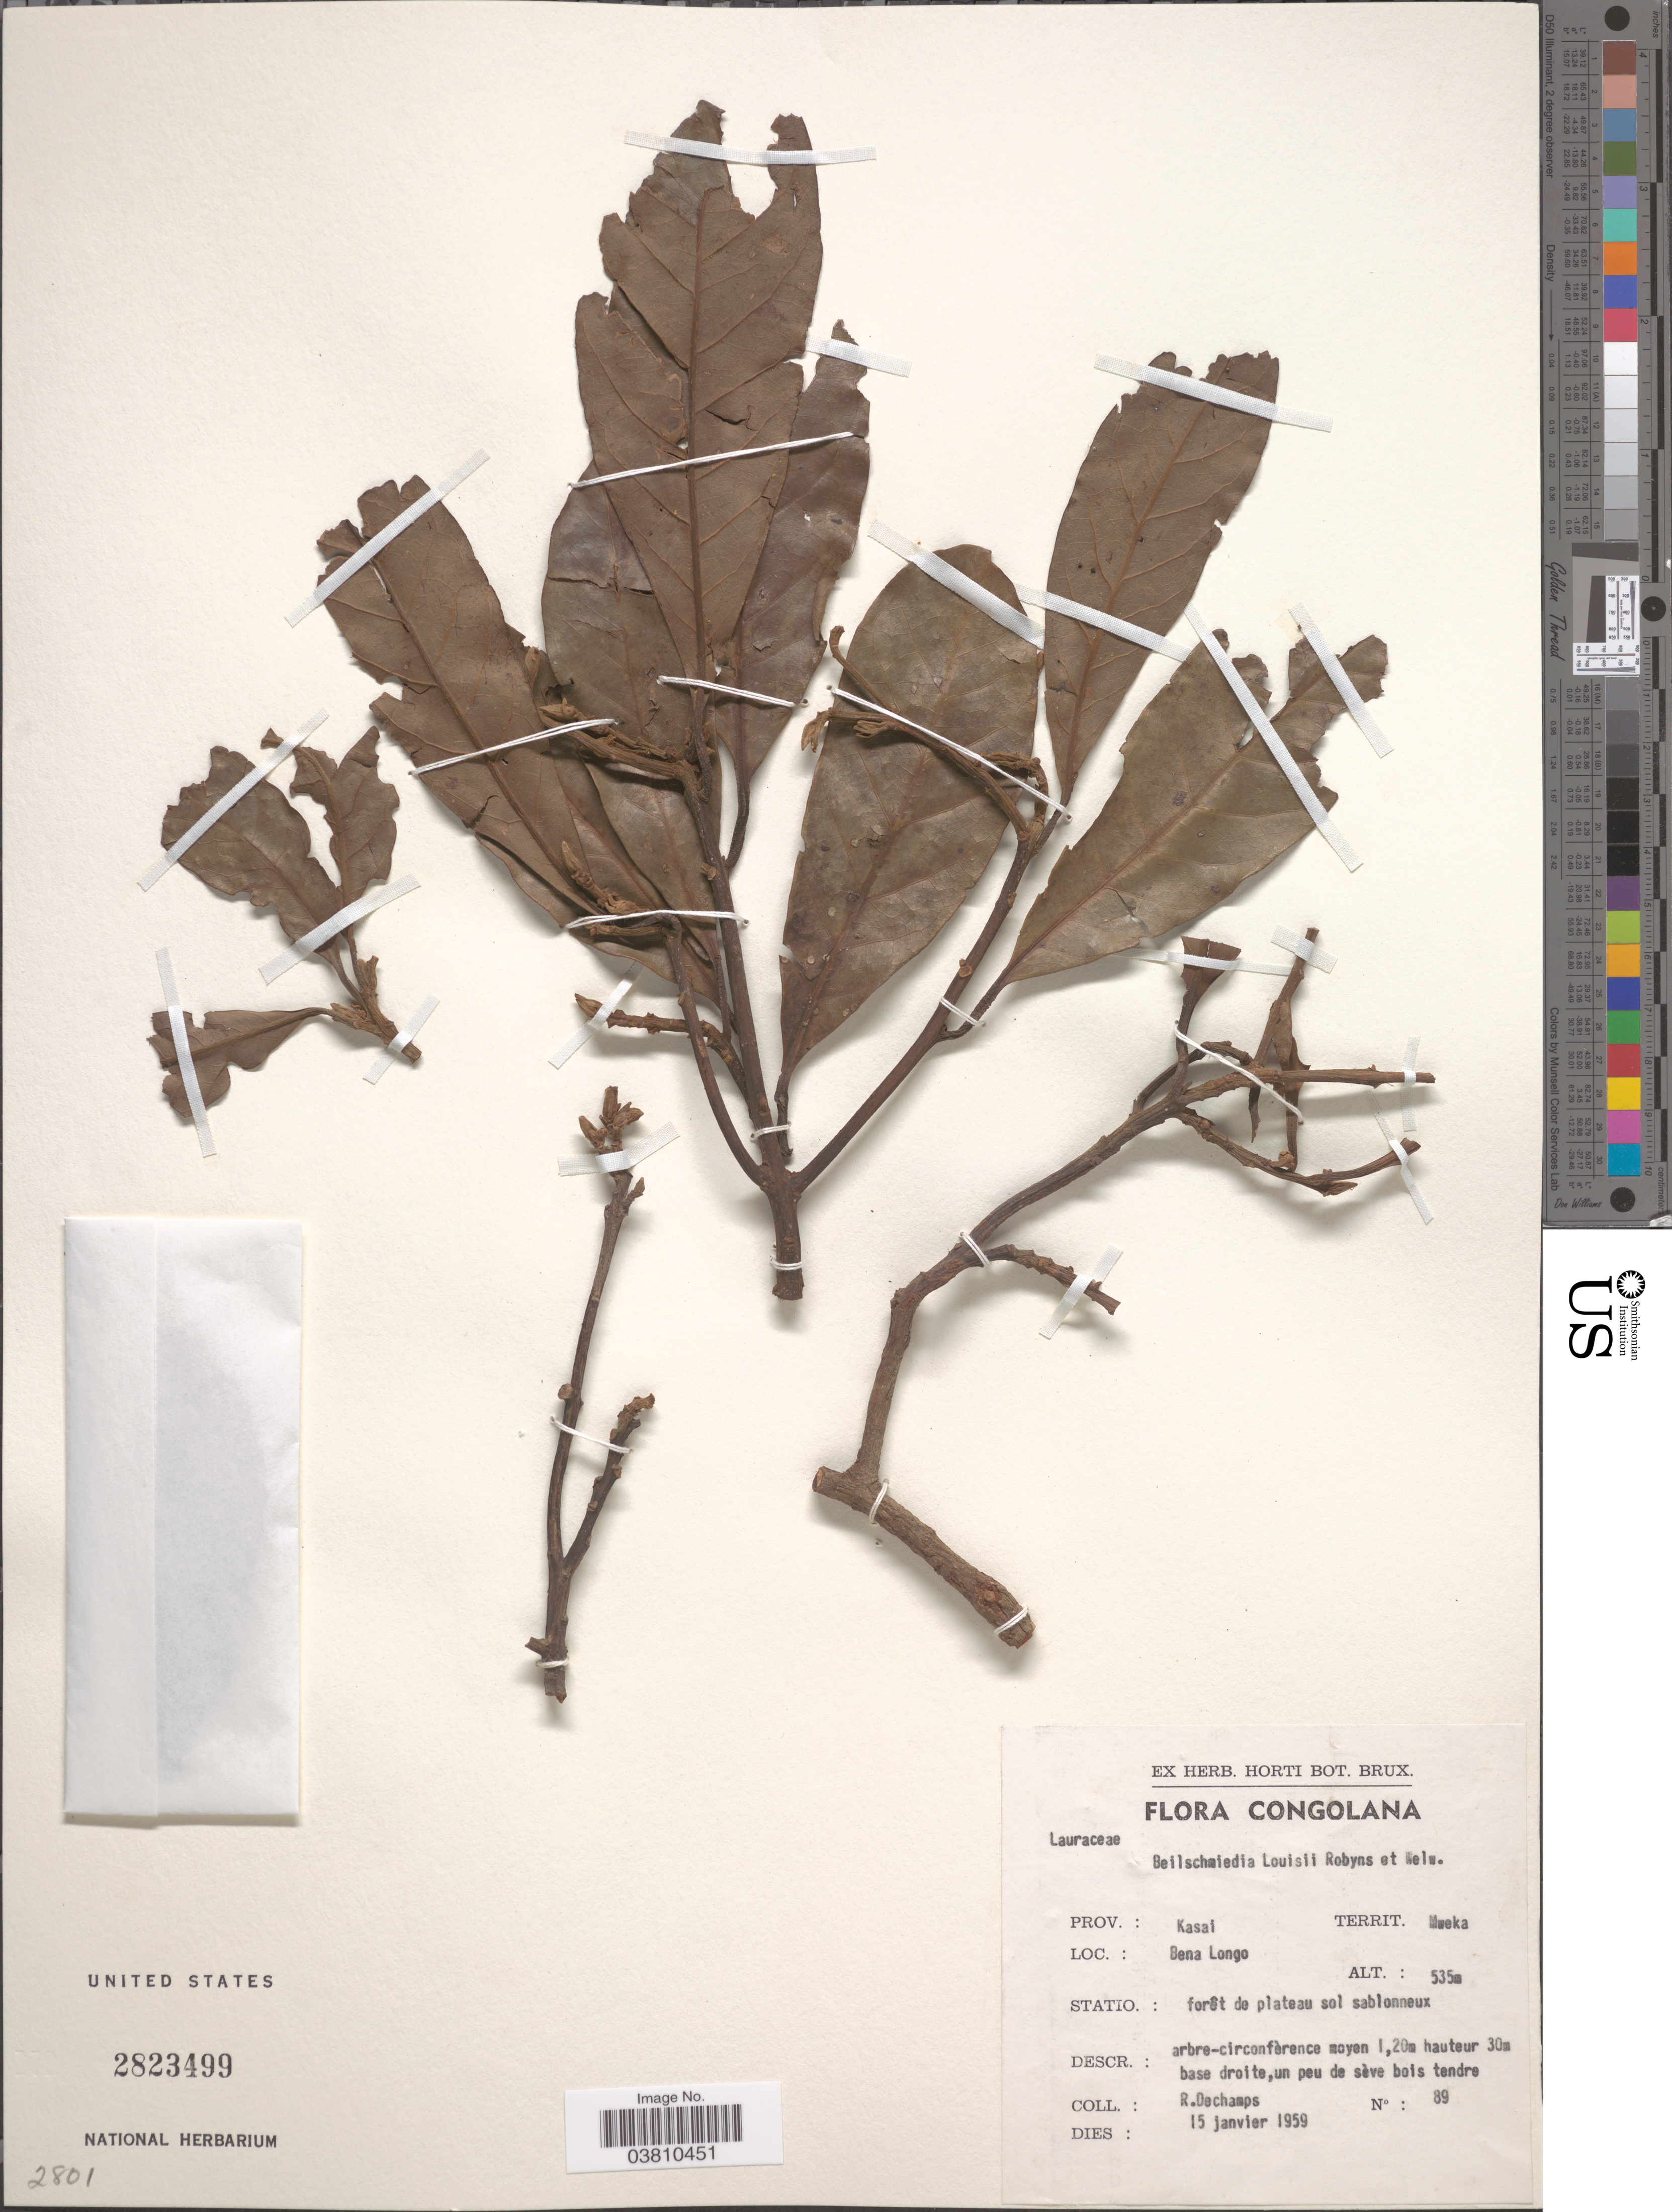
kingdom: Plantae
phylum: Tracheophyta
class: Magnoliopsida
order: Laurales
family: Lauraceae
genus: Beilschmiedia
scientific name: Beilschmiedia louisii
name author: Robyns & R. Wilczek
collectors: R. DeChamps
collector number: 89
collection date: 1959-01-15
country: Congo, Democratic Republic of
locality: Prov.: Kasai Territ.: Nweka. Bena Longo.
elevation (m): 535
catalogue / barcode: US 2823499